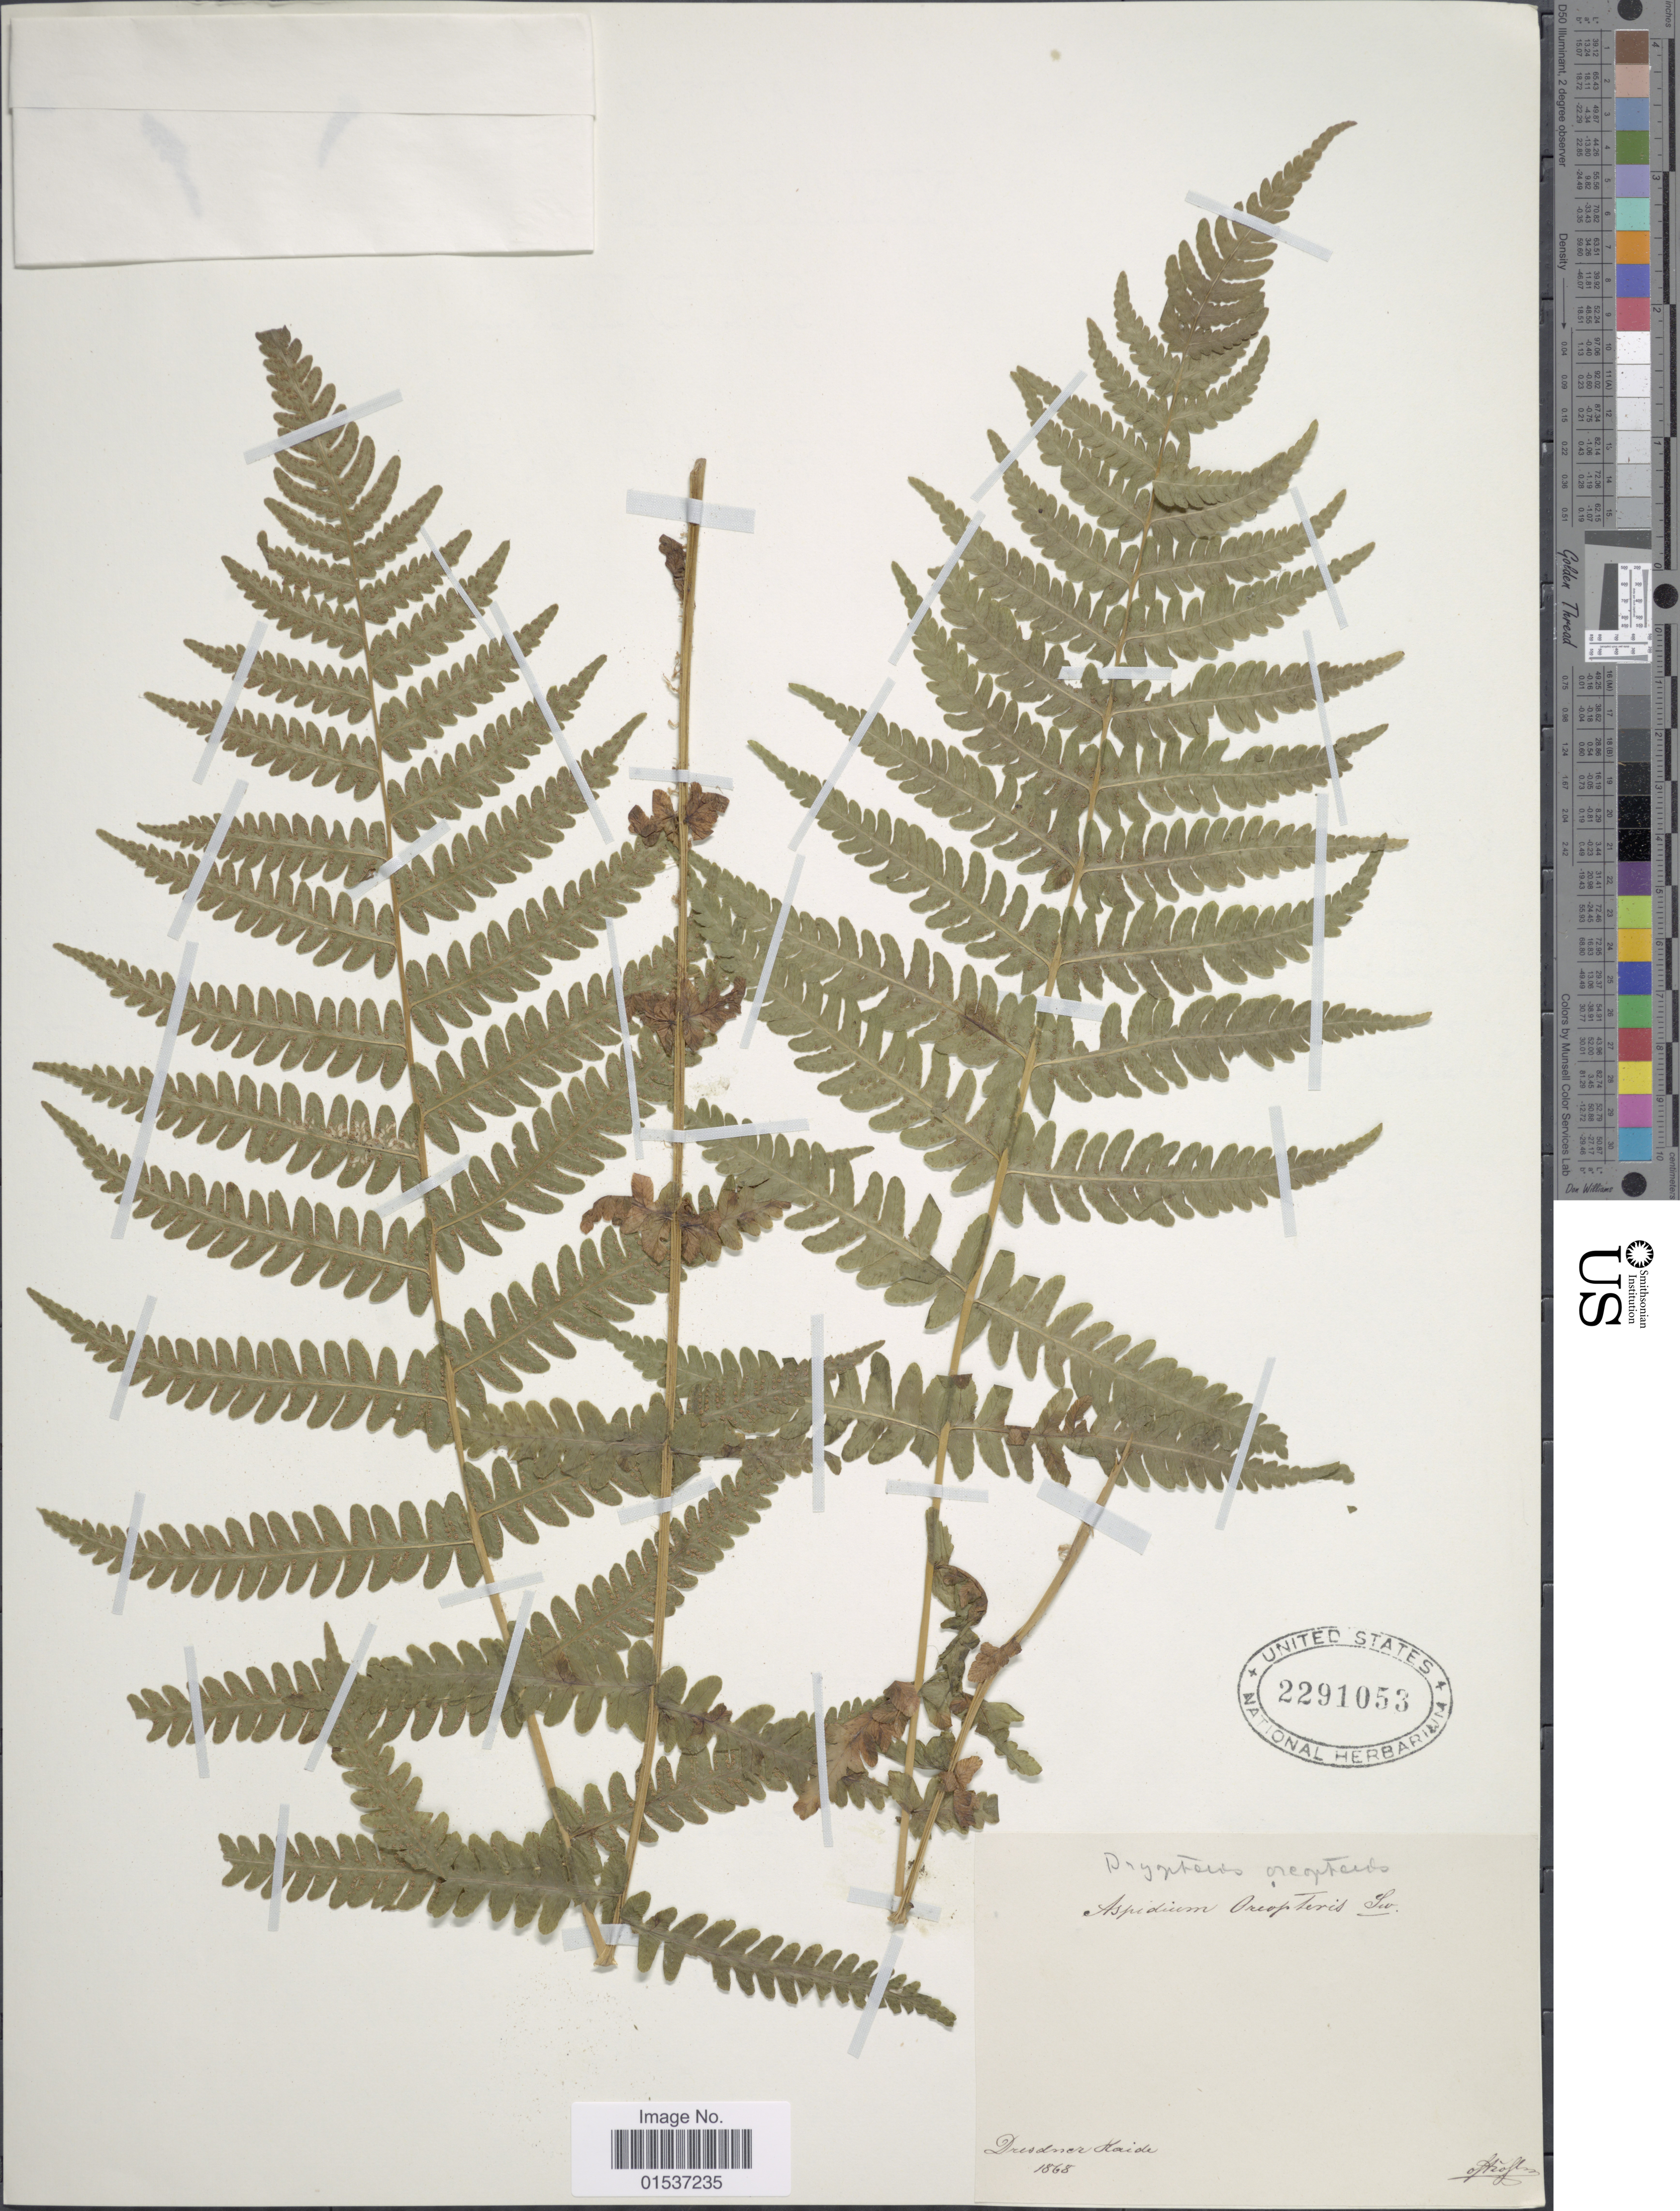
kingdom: Plantae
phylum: Tracheophyta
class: Polypodiopsida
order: Polypodiales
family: Thelypteridaceae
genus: Oreopteris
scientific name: Oreopteris limbosperma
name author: (All.) K. Iwats.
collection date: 1868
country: Germany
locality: Dresdner Haide.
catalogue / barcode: US 2291053